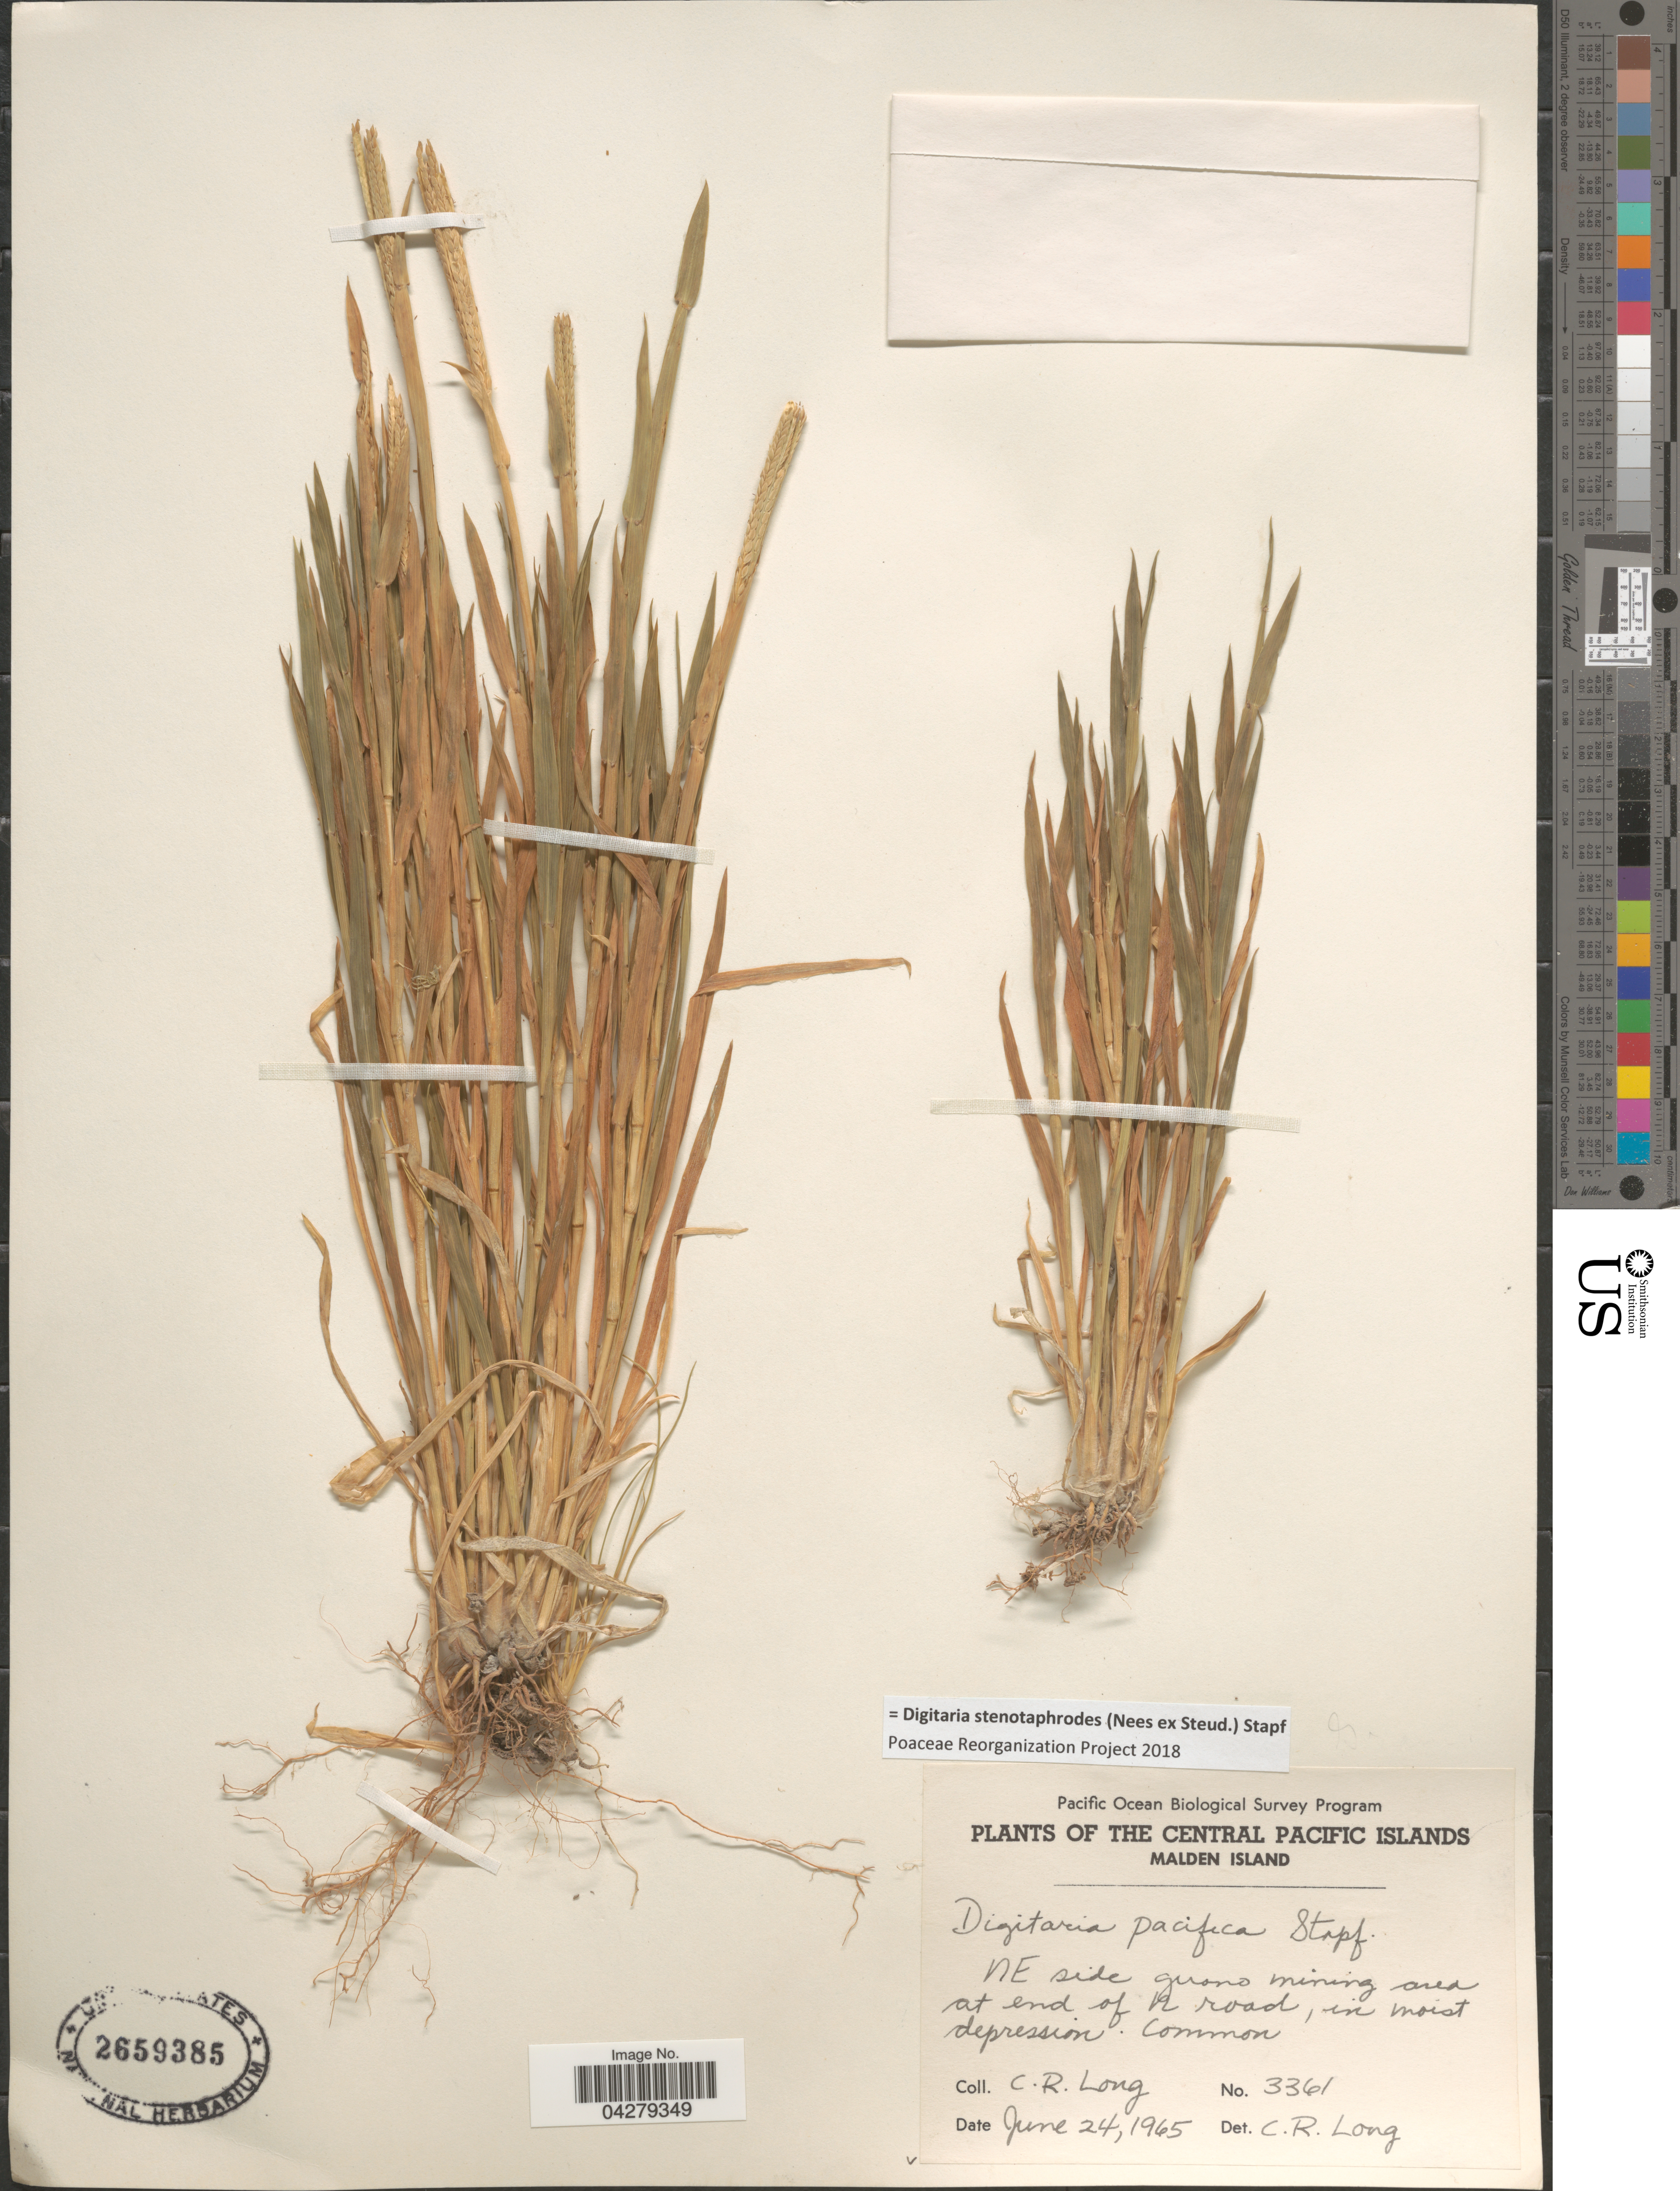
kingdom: Plantae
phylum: Tracheophyta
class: Liliopsida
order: Poales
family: Poaceae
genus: Digitaria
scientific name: Digitaria stenotaphrodes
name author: (Steud.) Stapf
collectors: C. R. Long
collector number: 3361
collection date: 1965-06-24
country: Kiribati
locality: Pacific Ocean Biological Survey Program. The Central Pacific Islands. Malden Island. NE side guono mining area at end of N. road.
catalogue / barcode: US 2659385